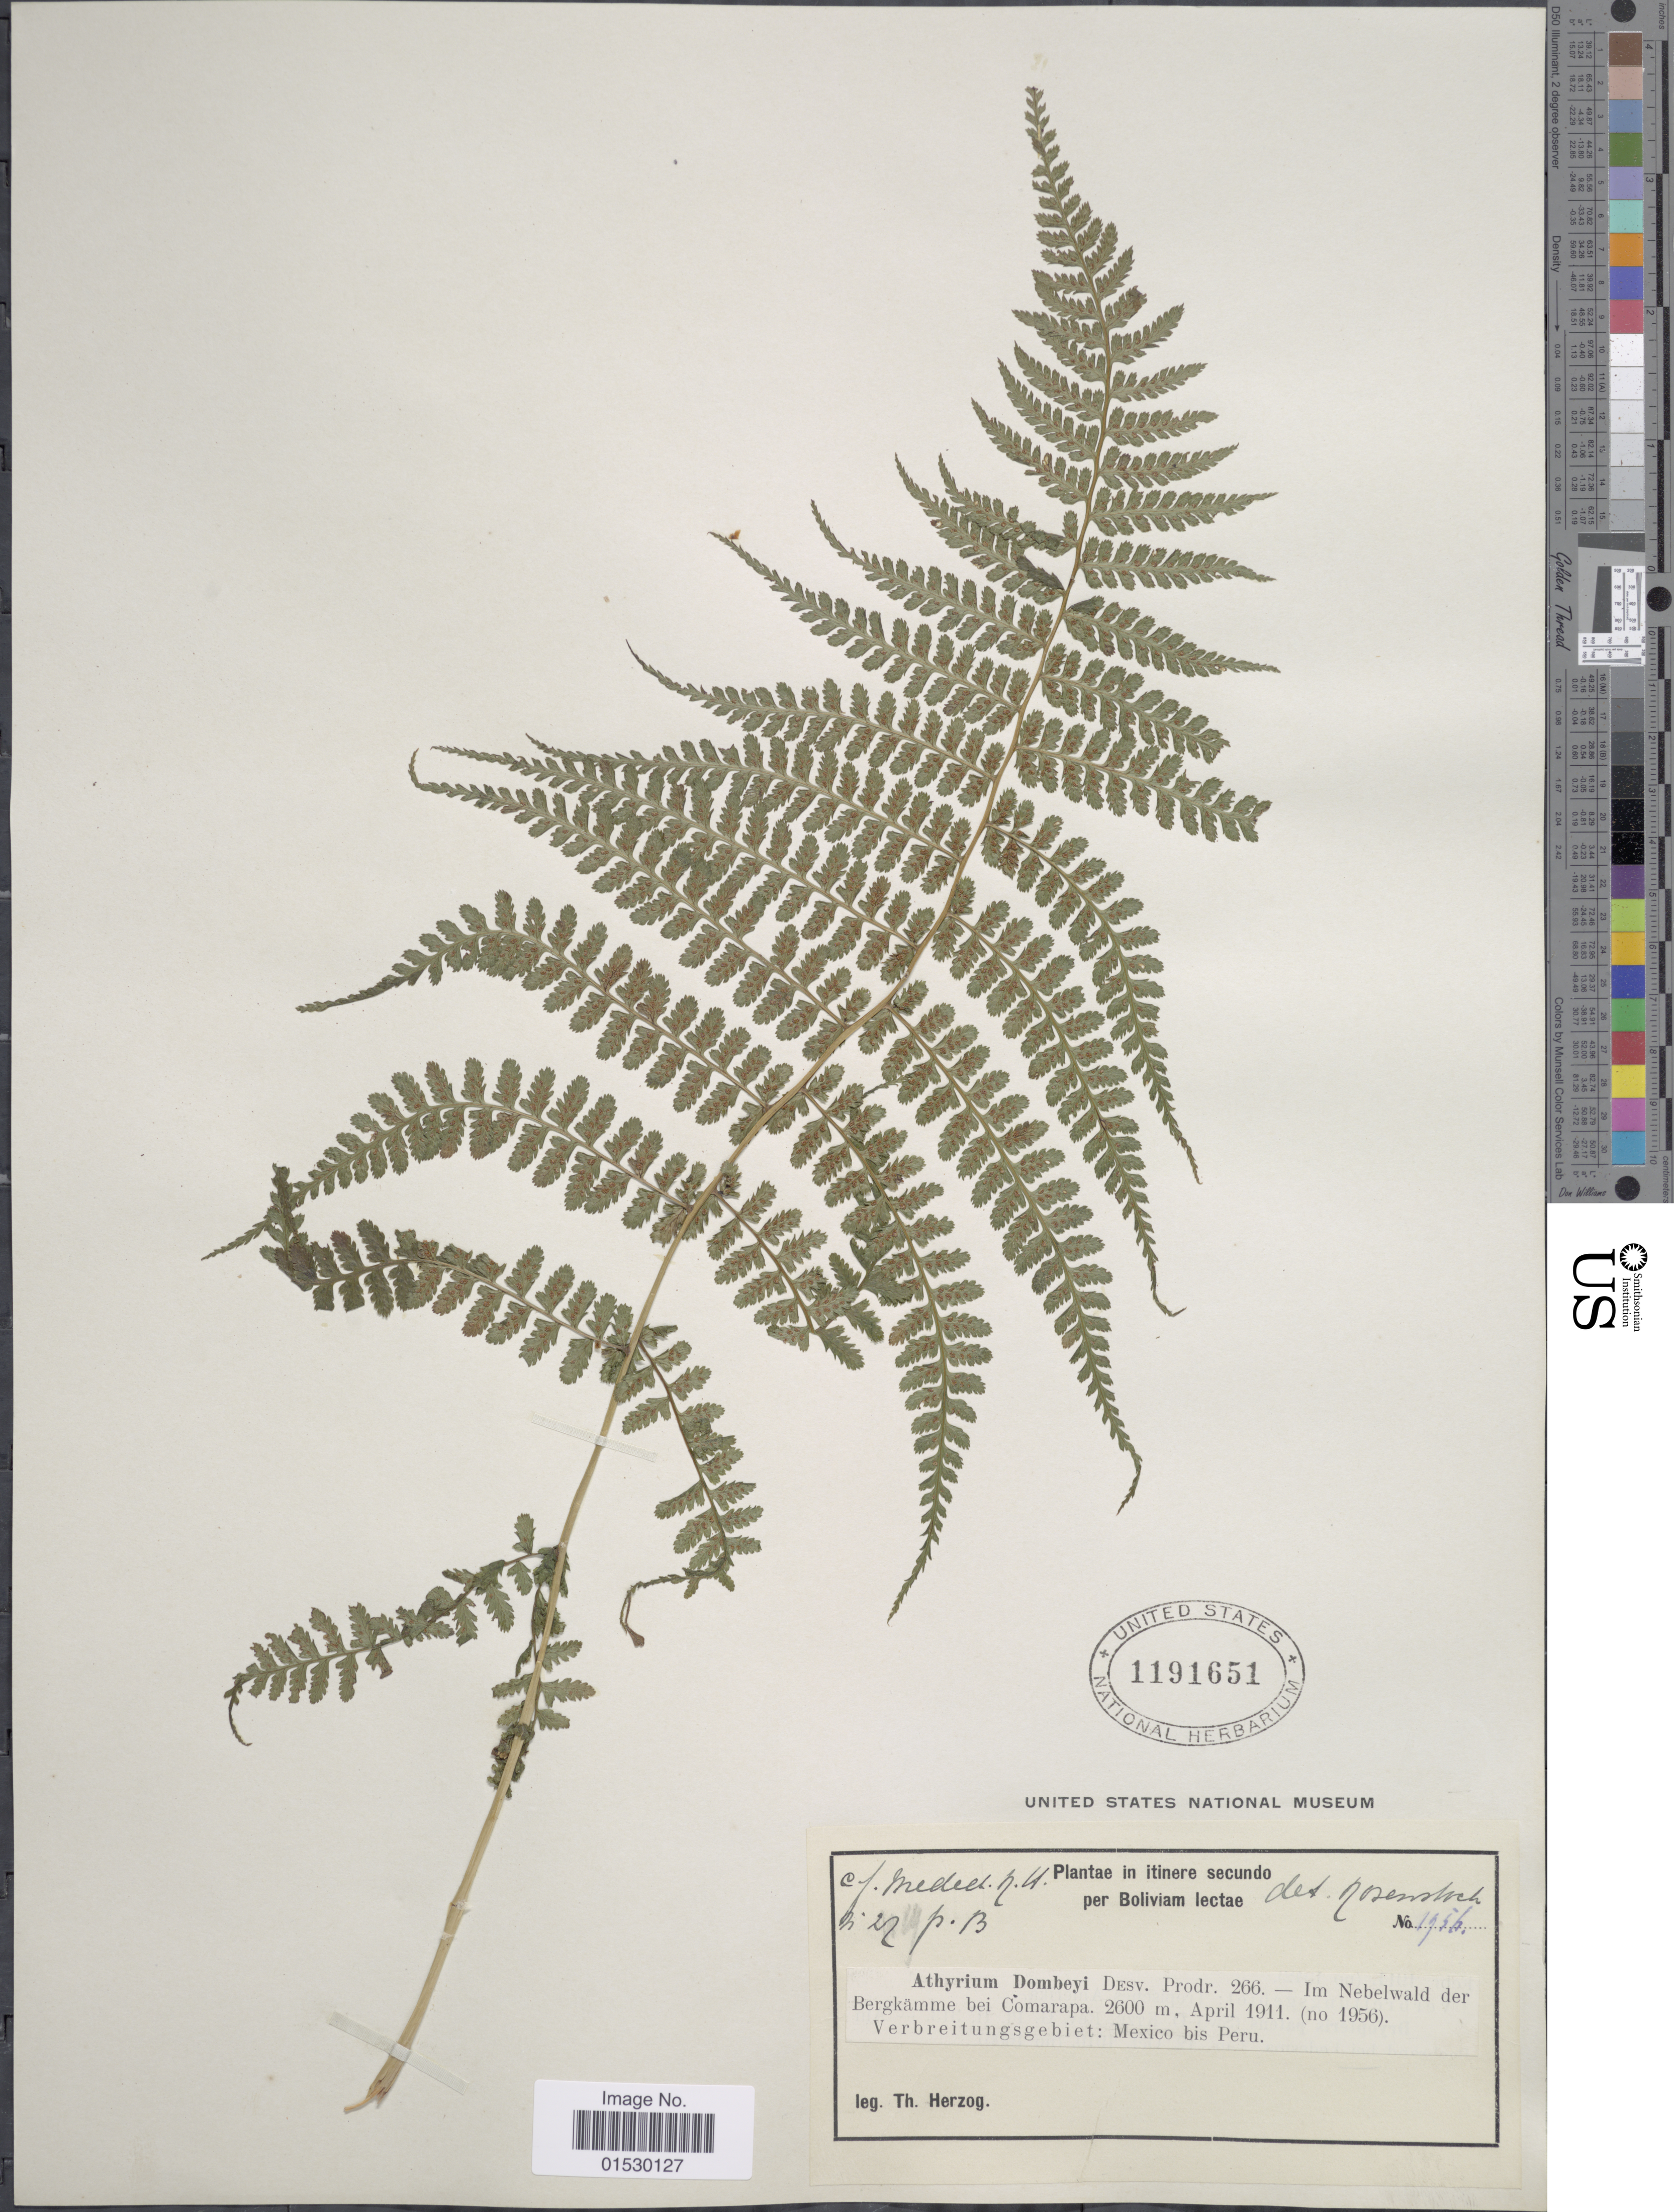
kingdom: Plantae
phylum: Tracheophyta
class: Polypodiopsida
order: Polypodiales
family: Athyriaceae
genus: Athyrium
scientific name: Athyrium dombei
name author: (Desv.) C. Chr.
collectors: T. K. J. Herzog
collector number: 1956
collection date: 1911-04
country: Bolivia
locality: In intinere secundo per Boliviam lectae, Im Nebelwald der Bergkamme bei Comarapa. Verbreitungsgebiet: Mexico bis Peru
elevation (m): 2600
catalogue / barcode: US 1191651